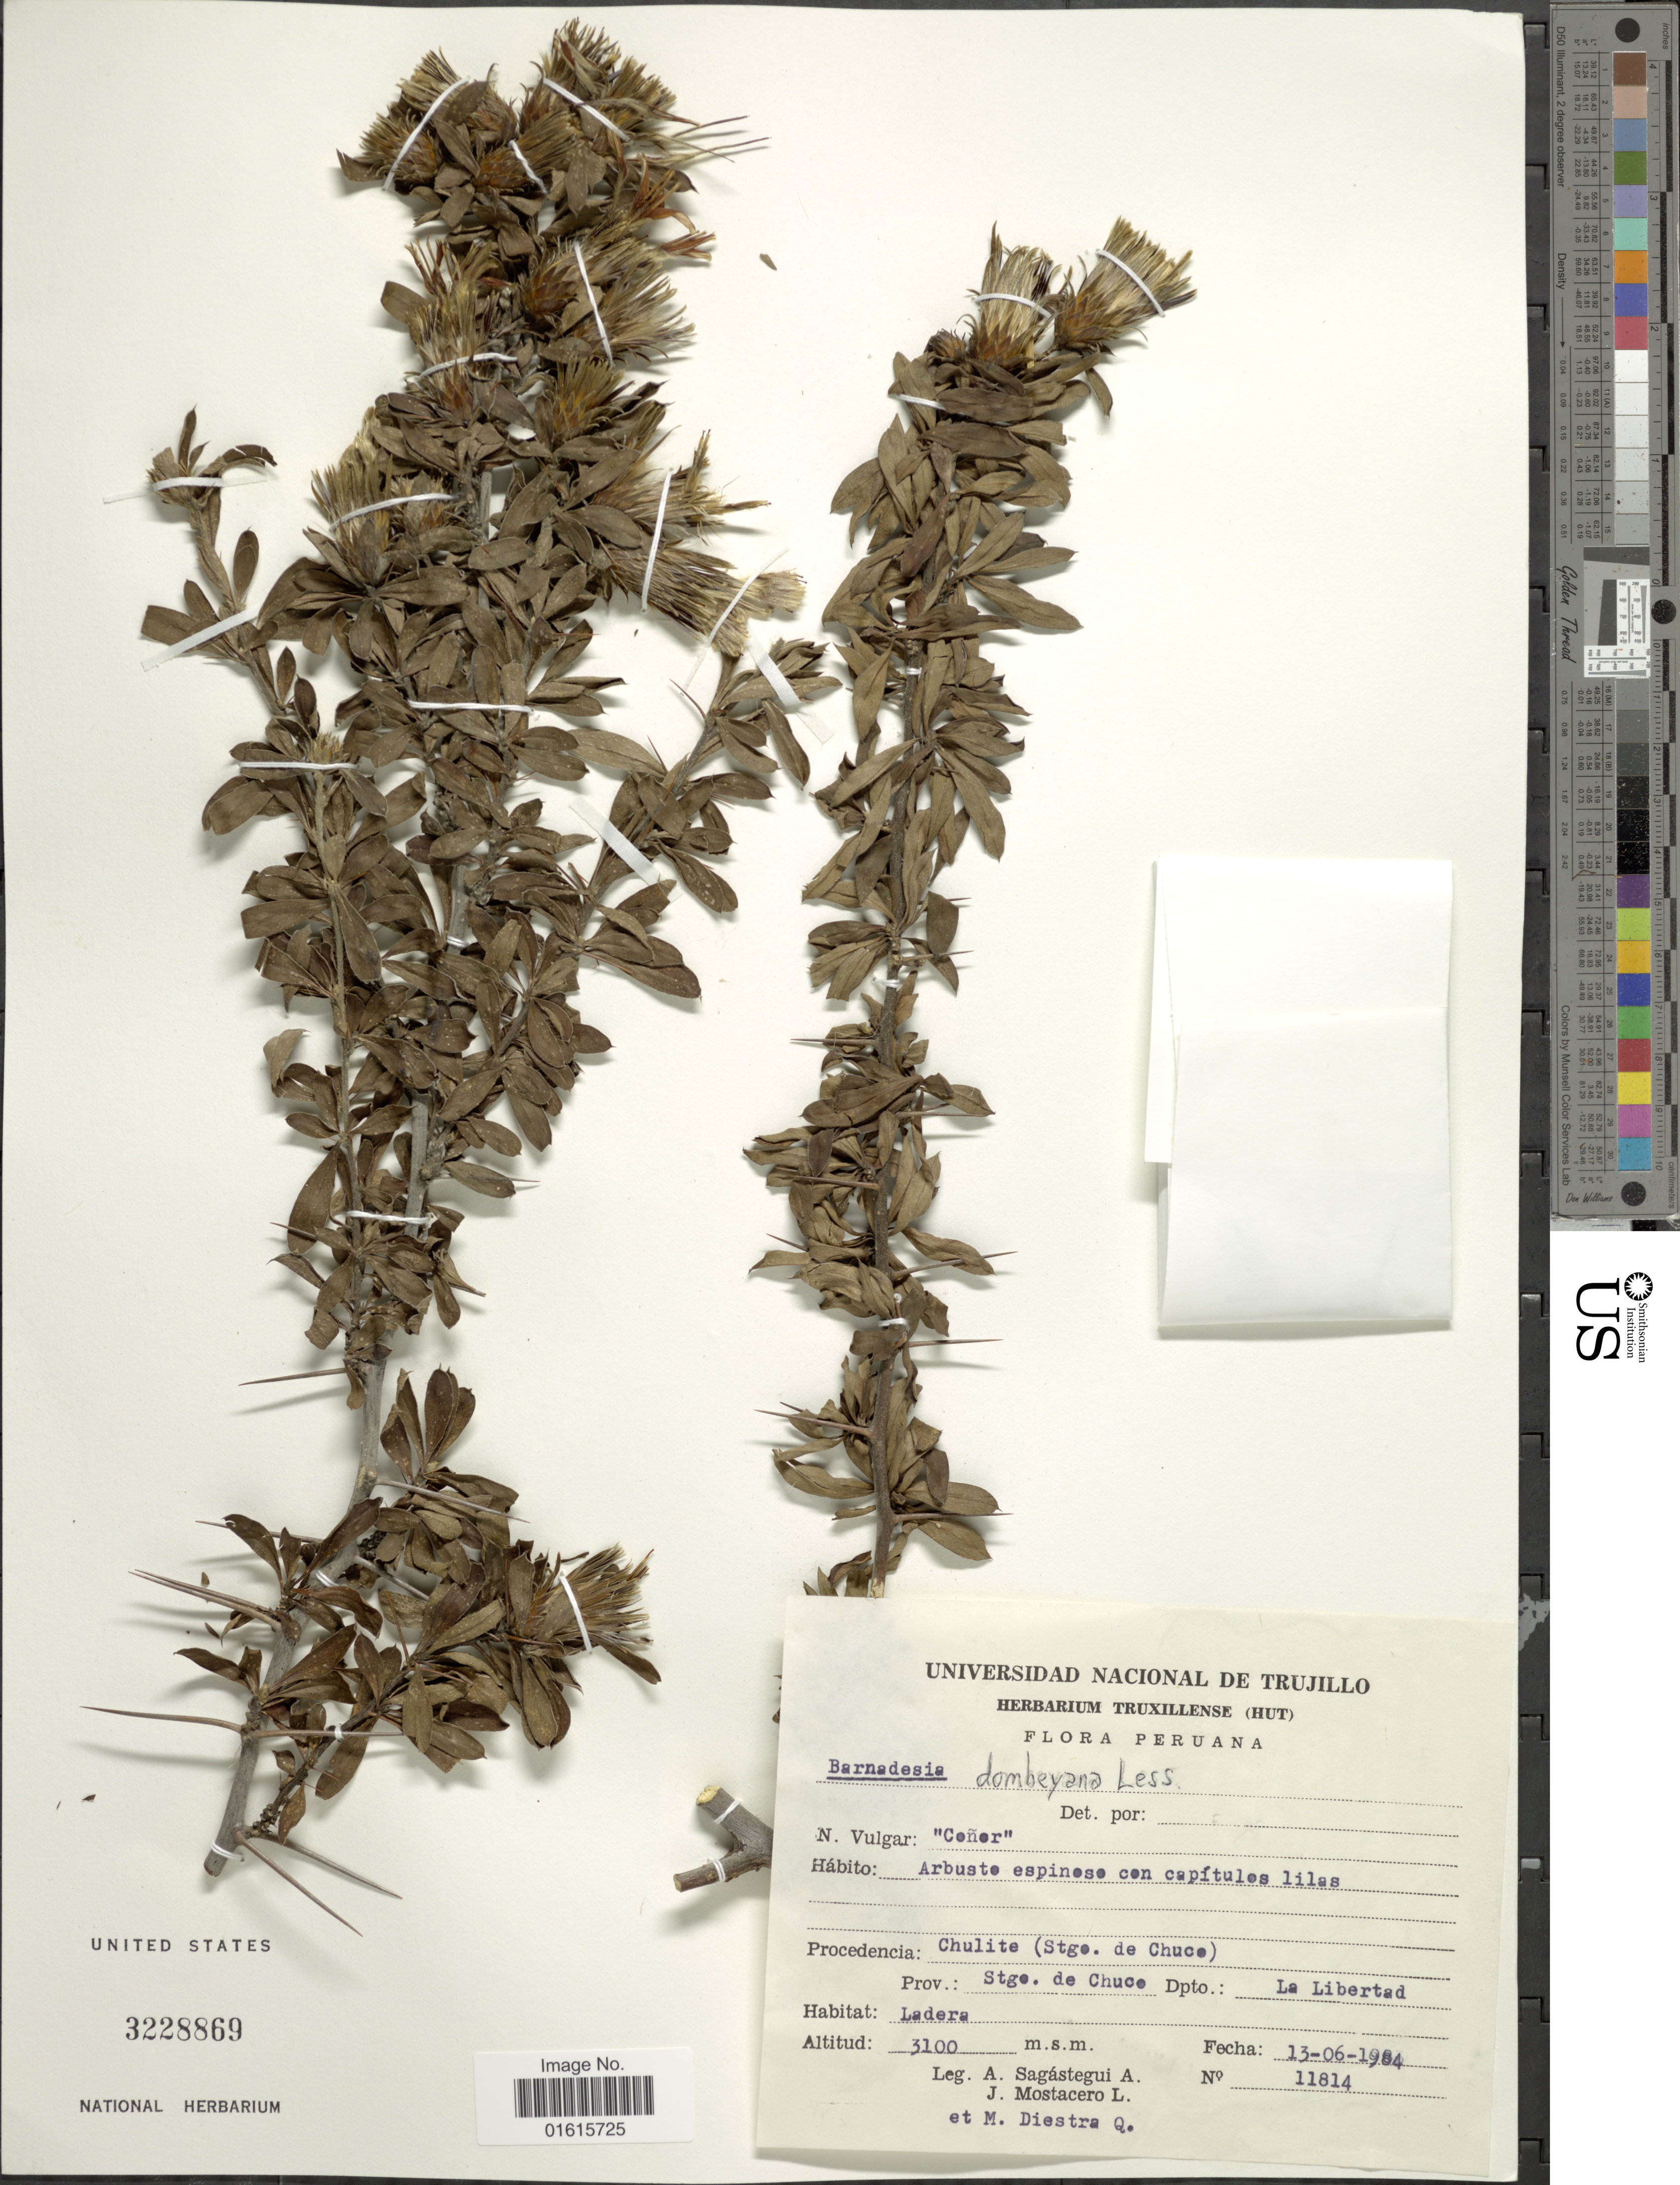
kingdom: Plantae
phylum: Tracheophyta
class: Magnoliopsida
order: Asterales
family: Asteraceae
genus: Barnadesia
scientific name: Barnadesia dombeyana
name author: Less.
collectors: A. Sagástegui A., J. Mostacero L. & M. Diestra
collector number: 11814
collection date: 1984-06-13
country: Peru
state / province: La Libertad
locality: N. Vulgar "Conor" Procedencia: Chulite (Stgo. de Chuco) Ladera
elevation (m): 3100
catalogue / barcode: US 3228869